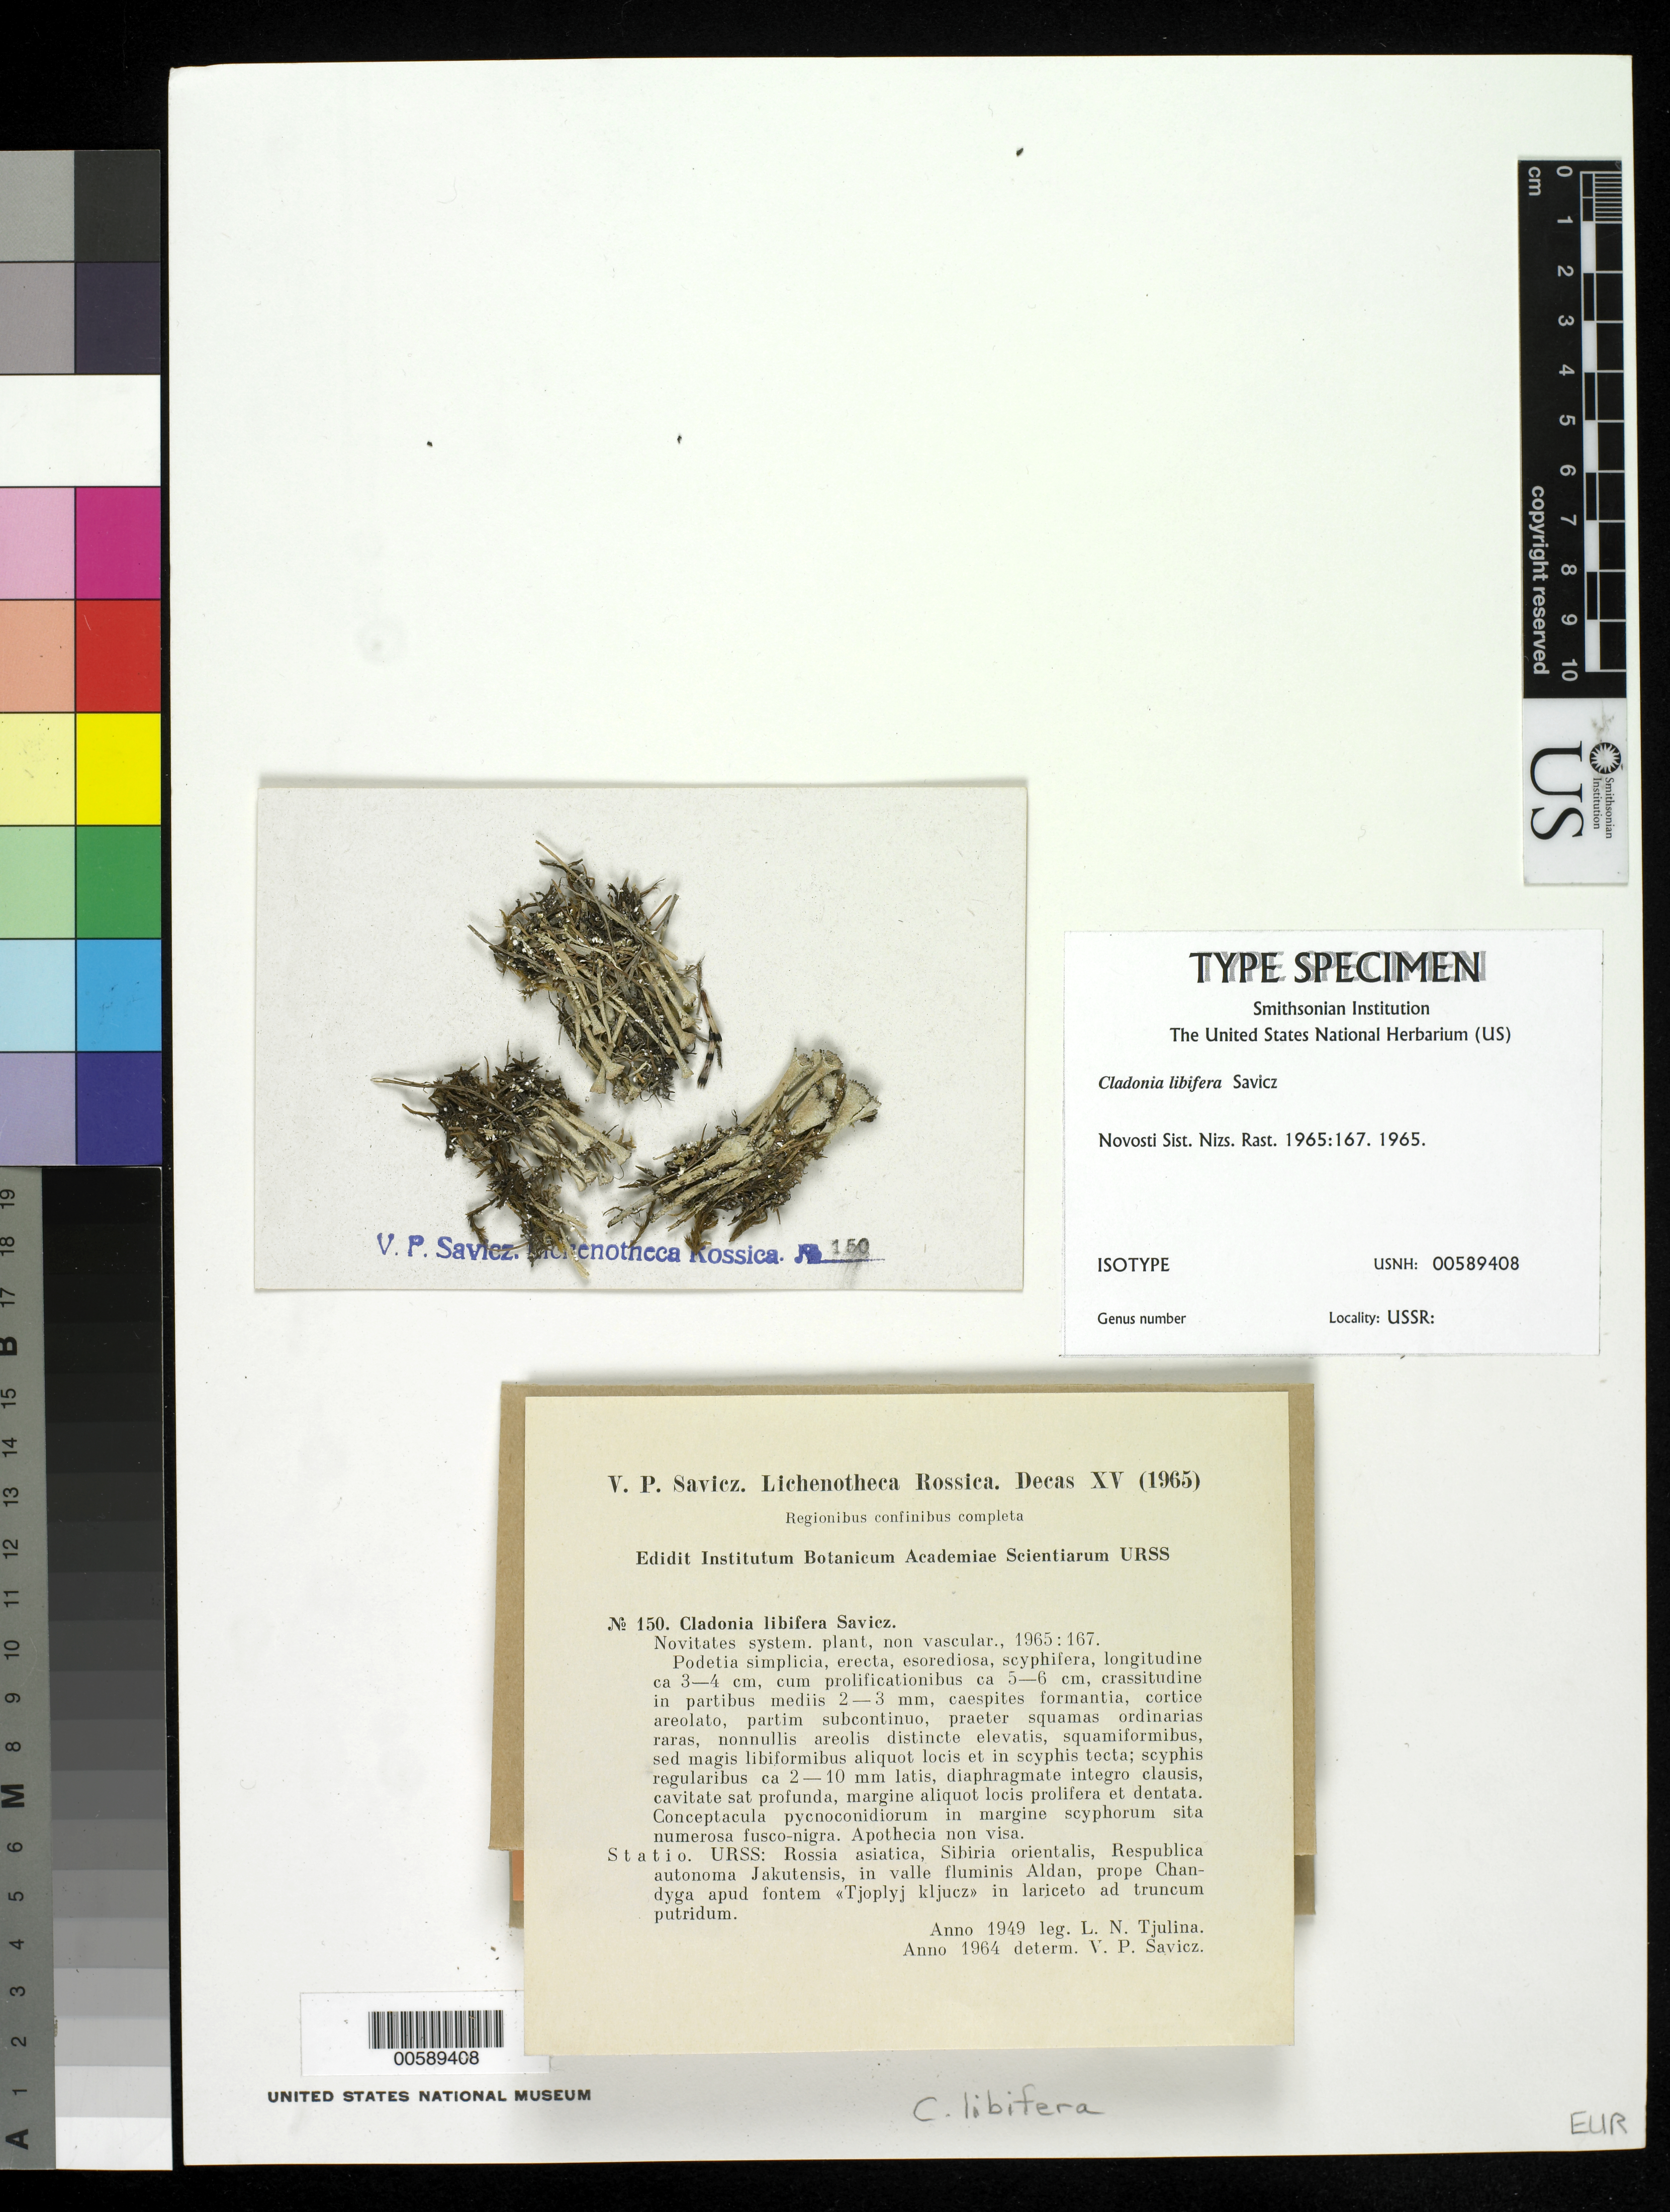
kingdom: Fungi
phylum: Ascomycota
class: Lecanoromycetes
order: Lecanorales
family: Cladoniaceae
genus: Cladonia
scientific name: Cladonia libifera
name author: Savicz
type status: Isotype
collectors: L. Tjulina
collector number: Savicz Lichenoth. Ross. 150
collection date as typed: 1949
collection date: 1949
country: Russian Federation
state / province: Sakha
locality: Rossia Asiatica, Sibiria orientalis, Respublica Autonoma Jakutensis, Sakha ( in valle Fluminis Aldan, prope Chandyga. [Asian Russia, eastern Siberia, Yakut Autonomous Republic, in valley of Aldan River, near Chandyga.]